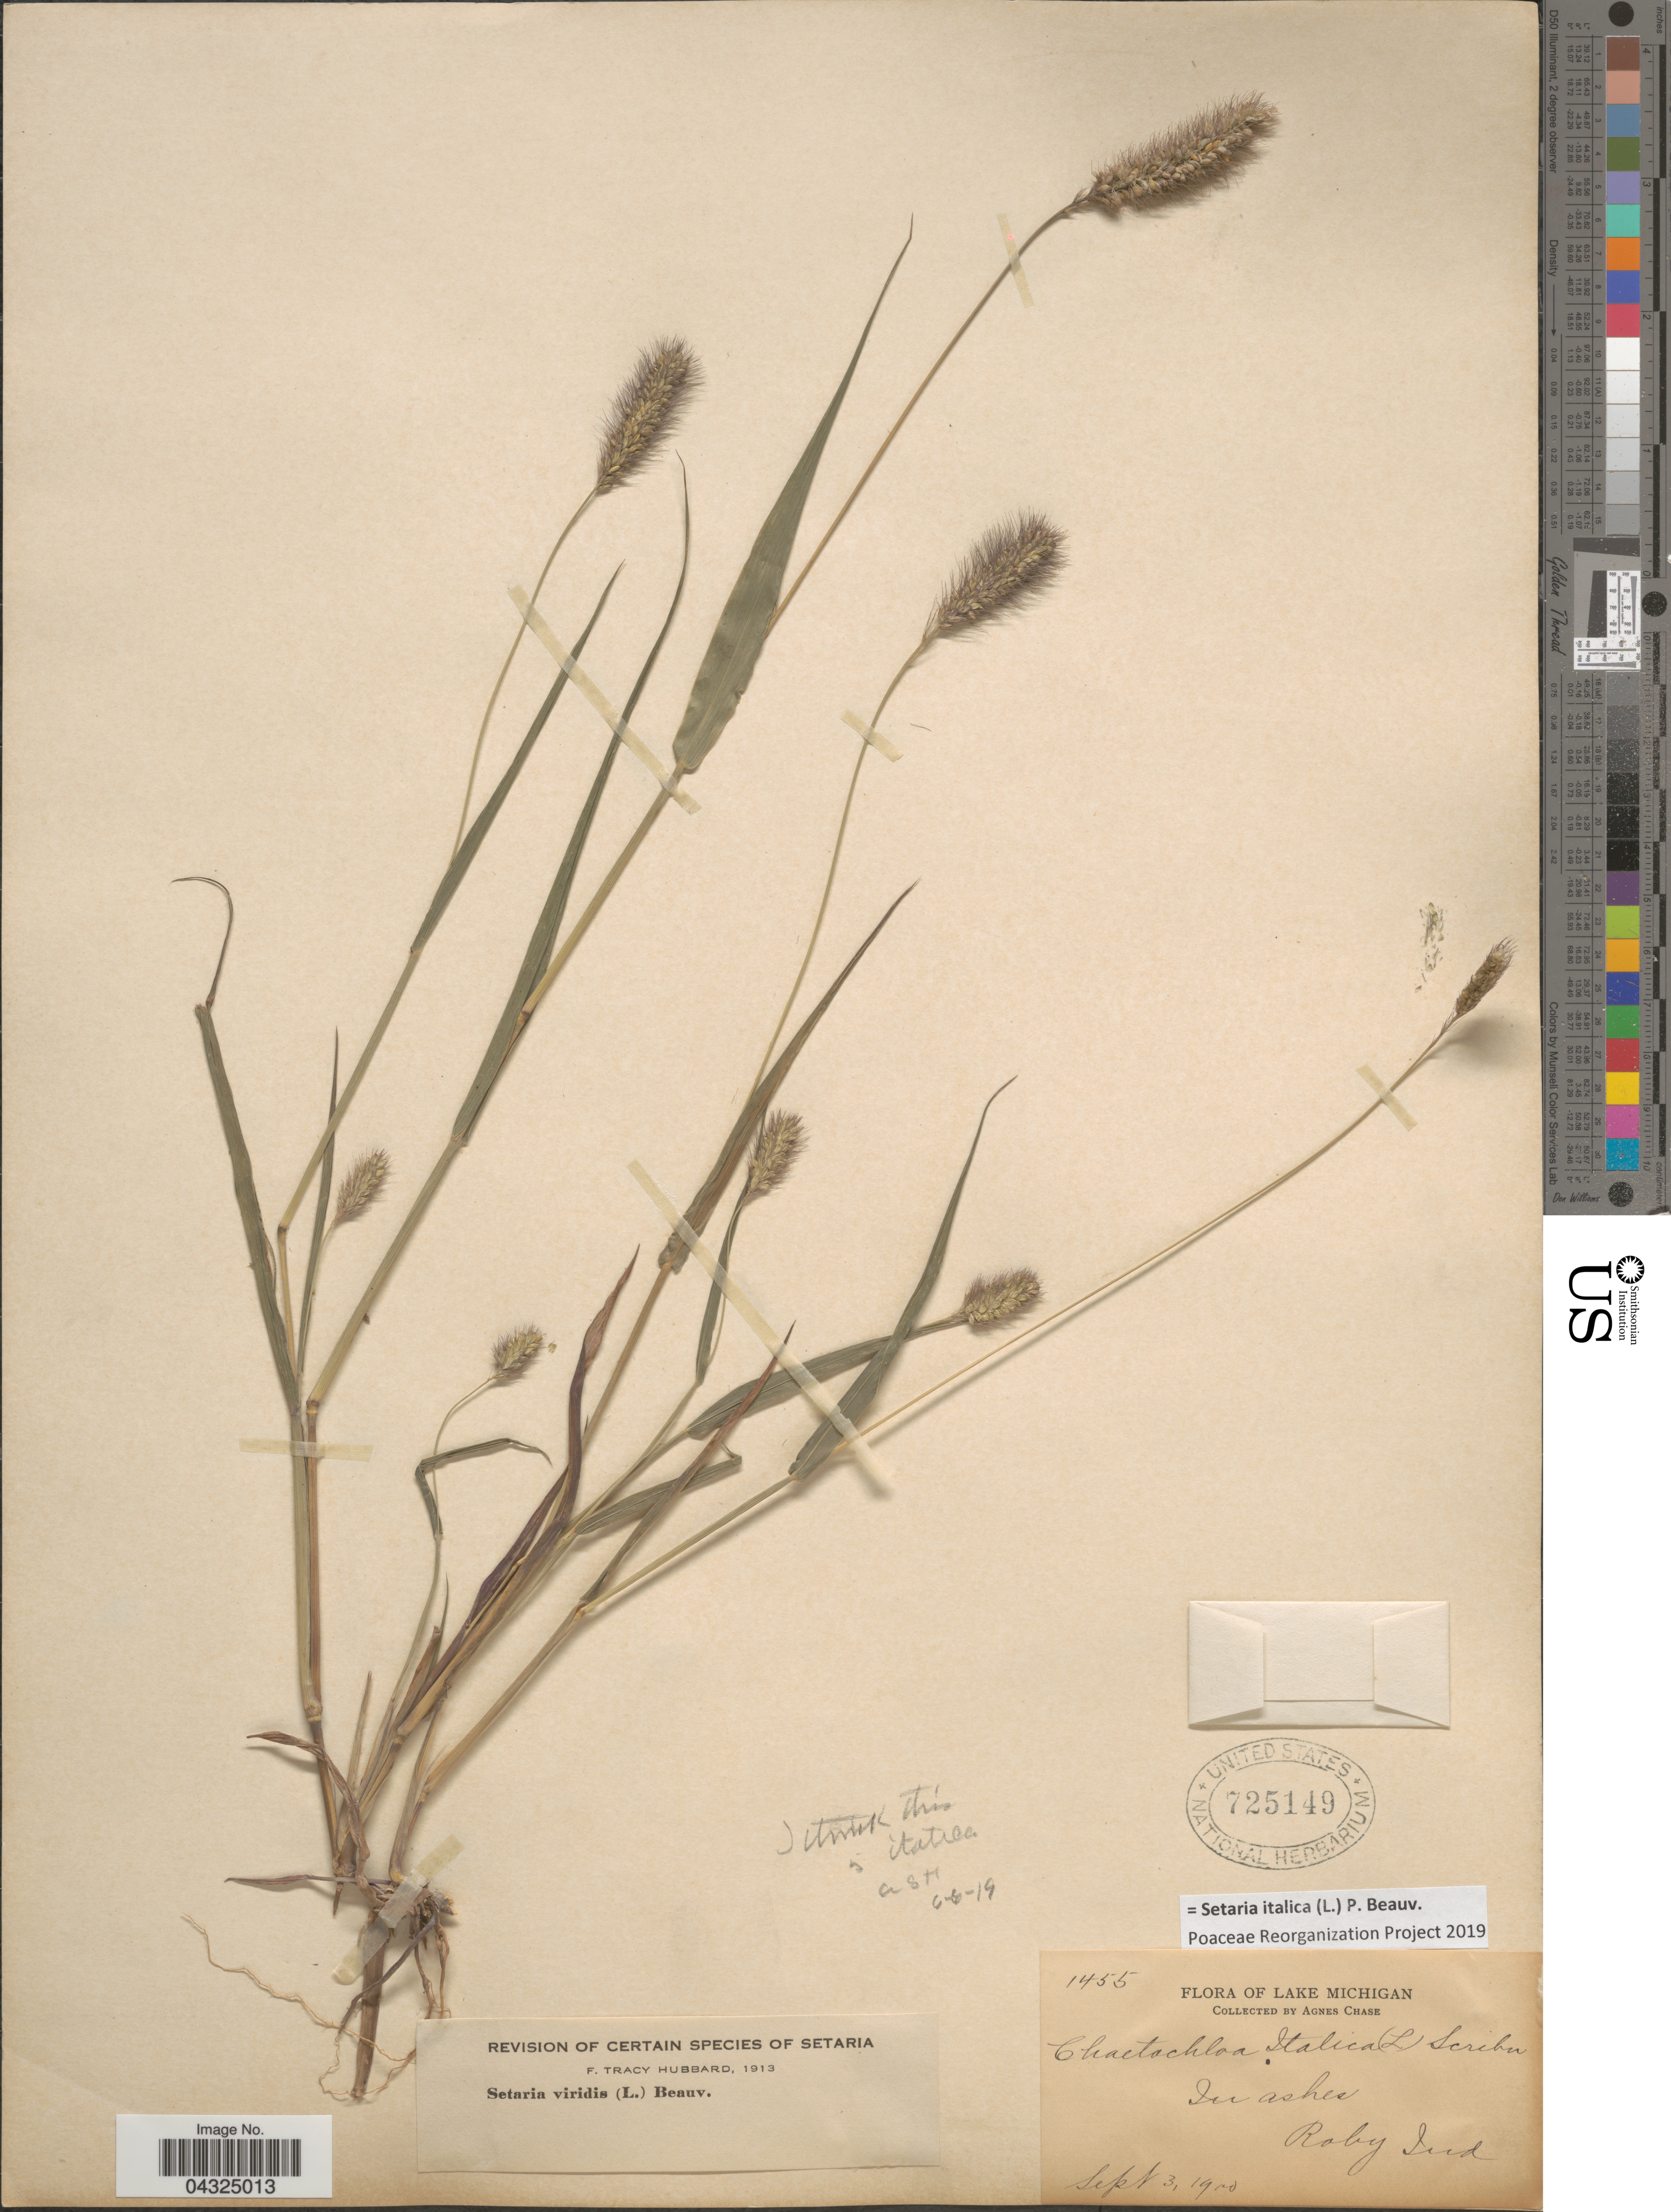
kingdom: Plantae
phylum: Tracheophyta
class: Liliopsida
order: Poales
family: Poaceae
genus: Setaria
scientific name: Setaria italica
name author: (L.) P. Beauv.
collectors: A. Chase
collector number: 1455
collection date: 1900-09-03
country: United States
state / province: Indiana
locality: Lake Michigan. In ashes Roby Ind.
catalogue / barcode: US 725149